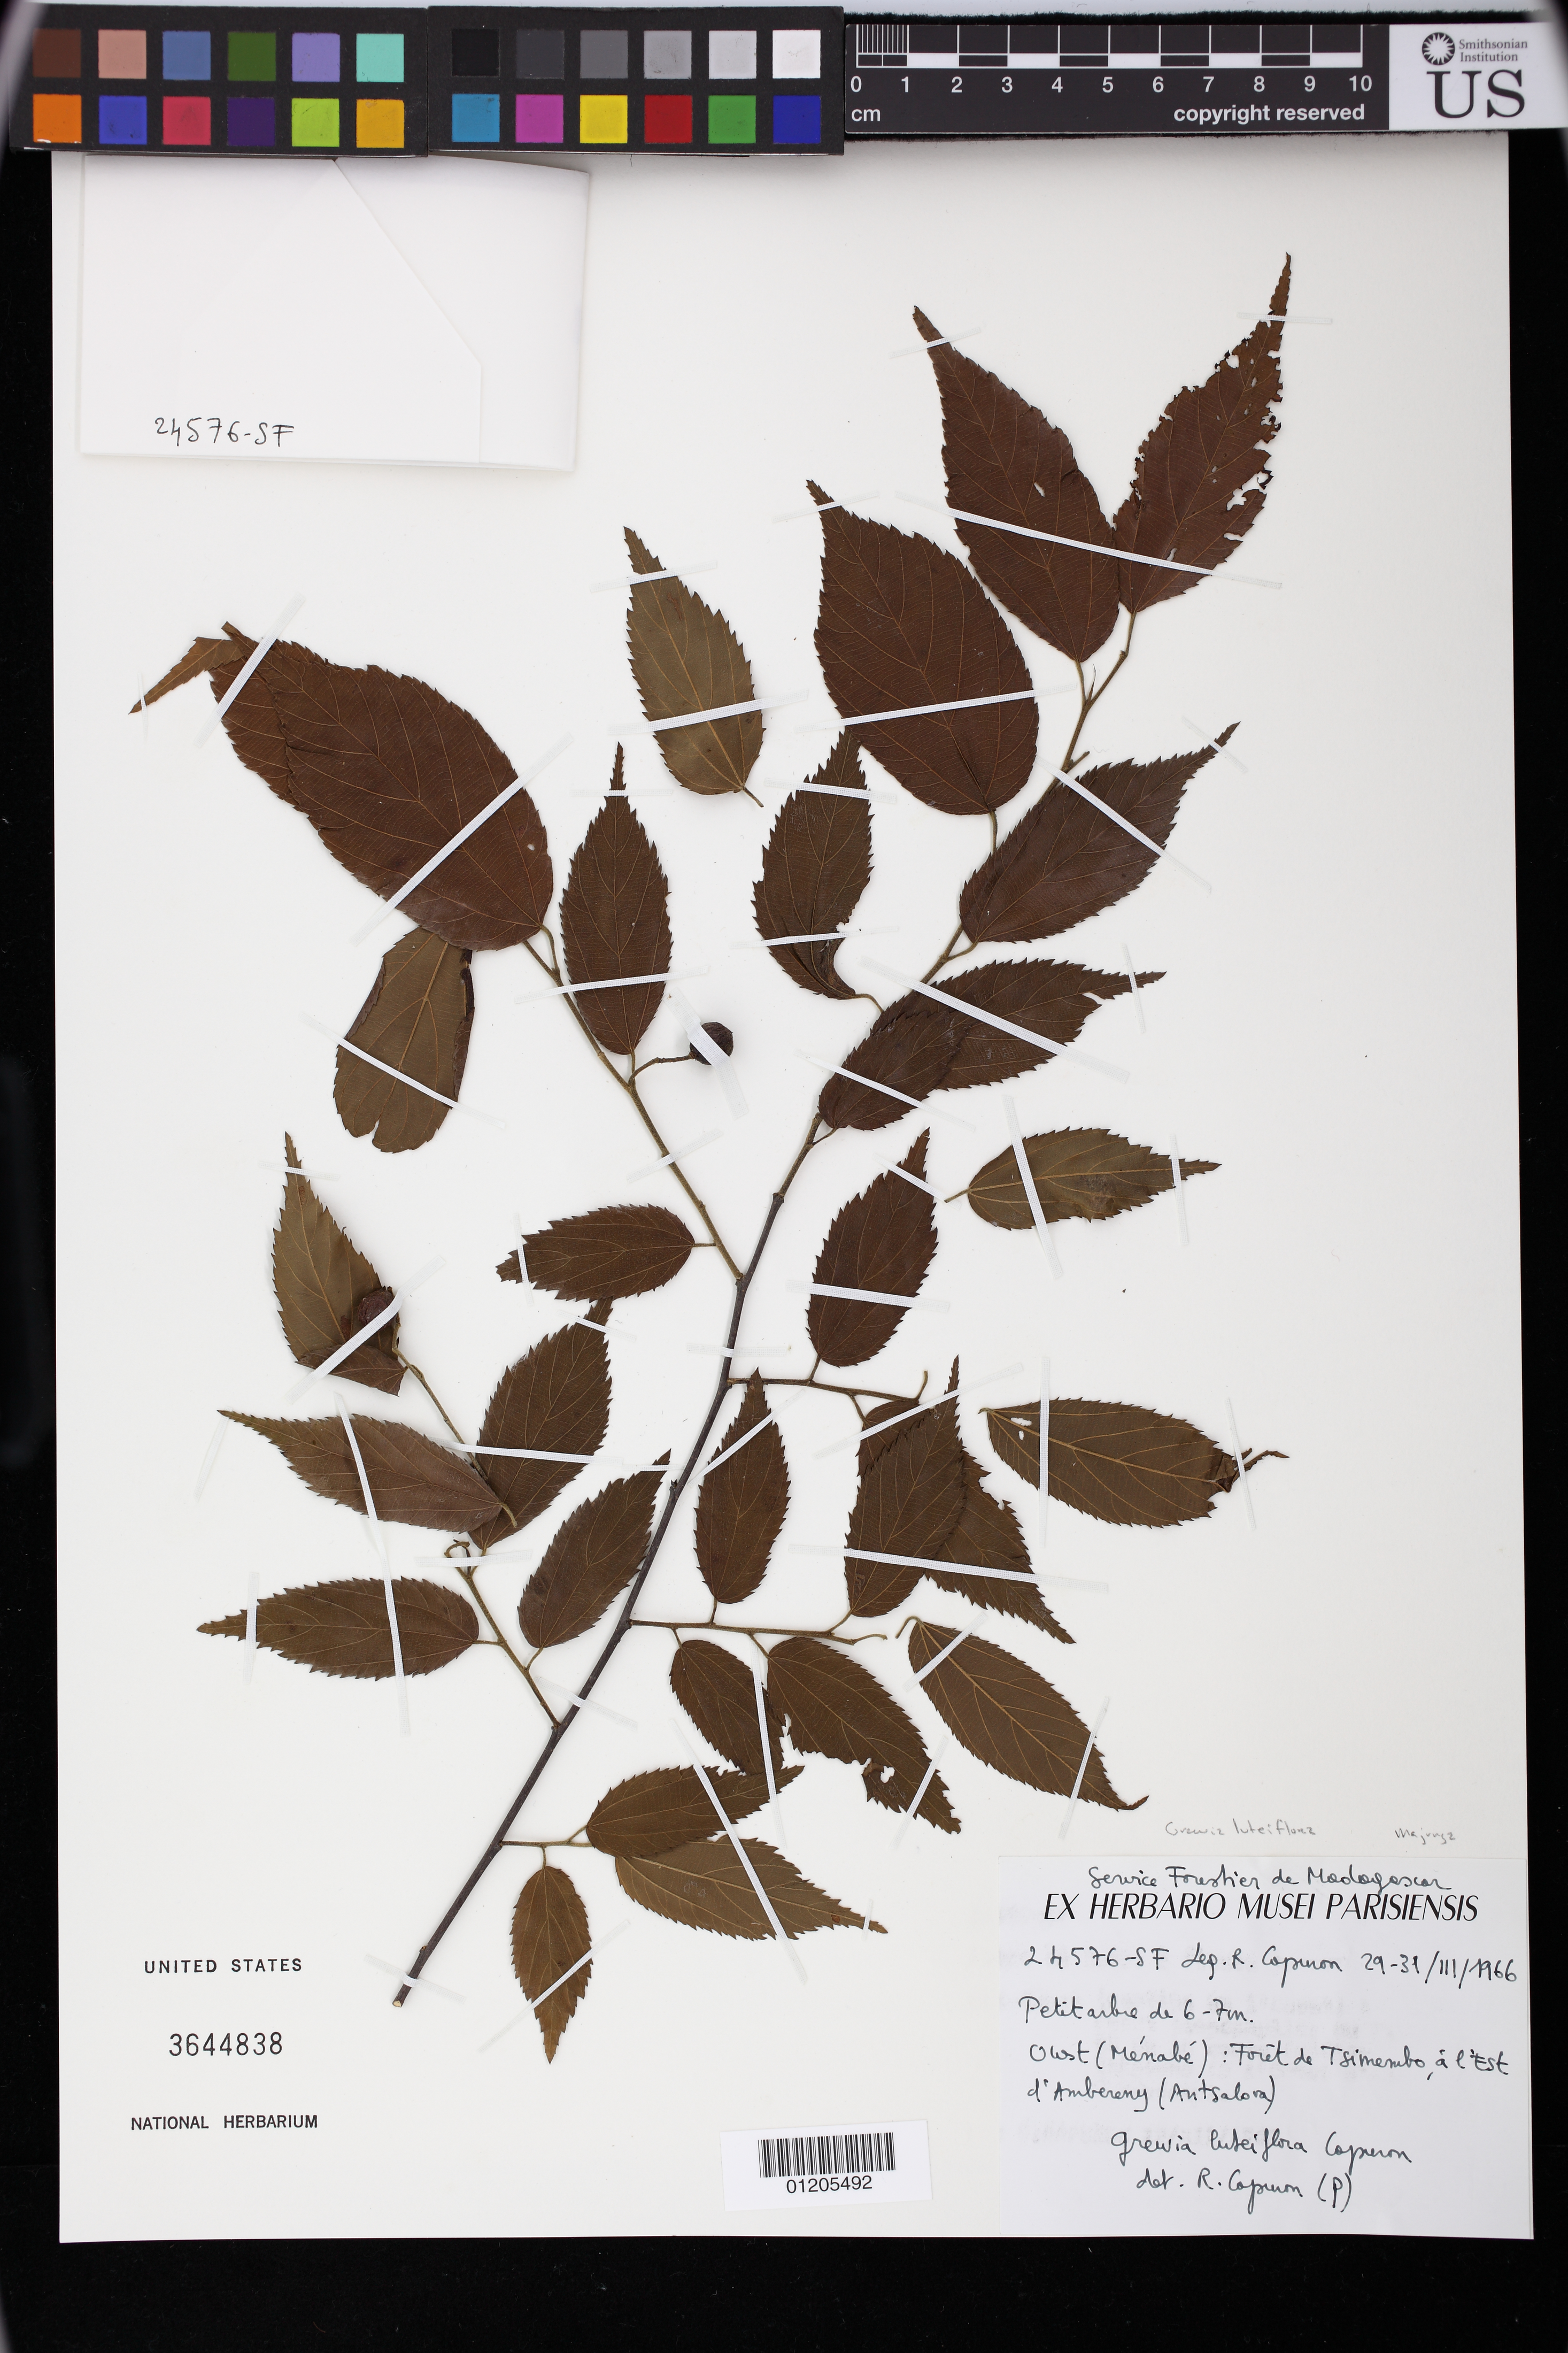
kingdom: Plantae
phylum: Tracheophyta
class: Magnoliopsida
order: Malvales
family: Malvaceae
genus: Grewia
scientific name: Grewia luteiflora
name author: Capuron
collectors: R. P. Capuron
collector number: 24576-SF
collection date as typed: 29 Mar 1966 to 31 Mar 1966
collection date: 1966-03-29/1966-03-31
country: Madagascar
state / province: Melaky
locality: Ouest (Menabe): Foret de Tsimembo a l'Est d'Ambereny (Antsalora)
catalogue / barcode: US 3644838